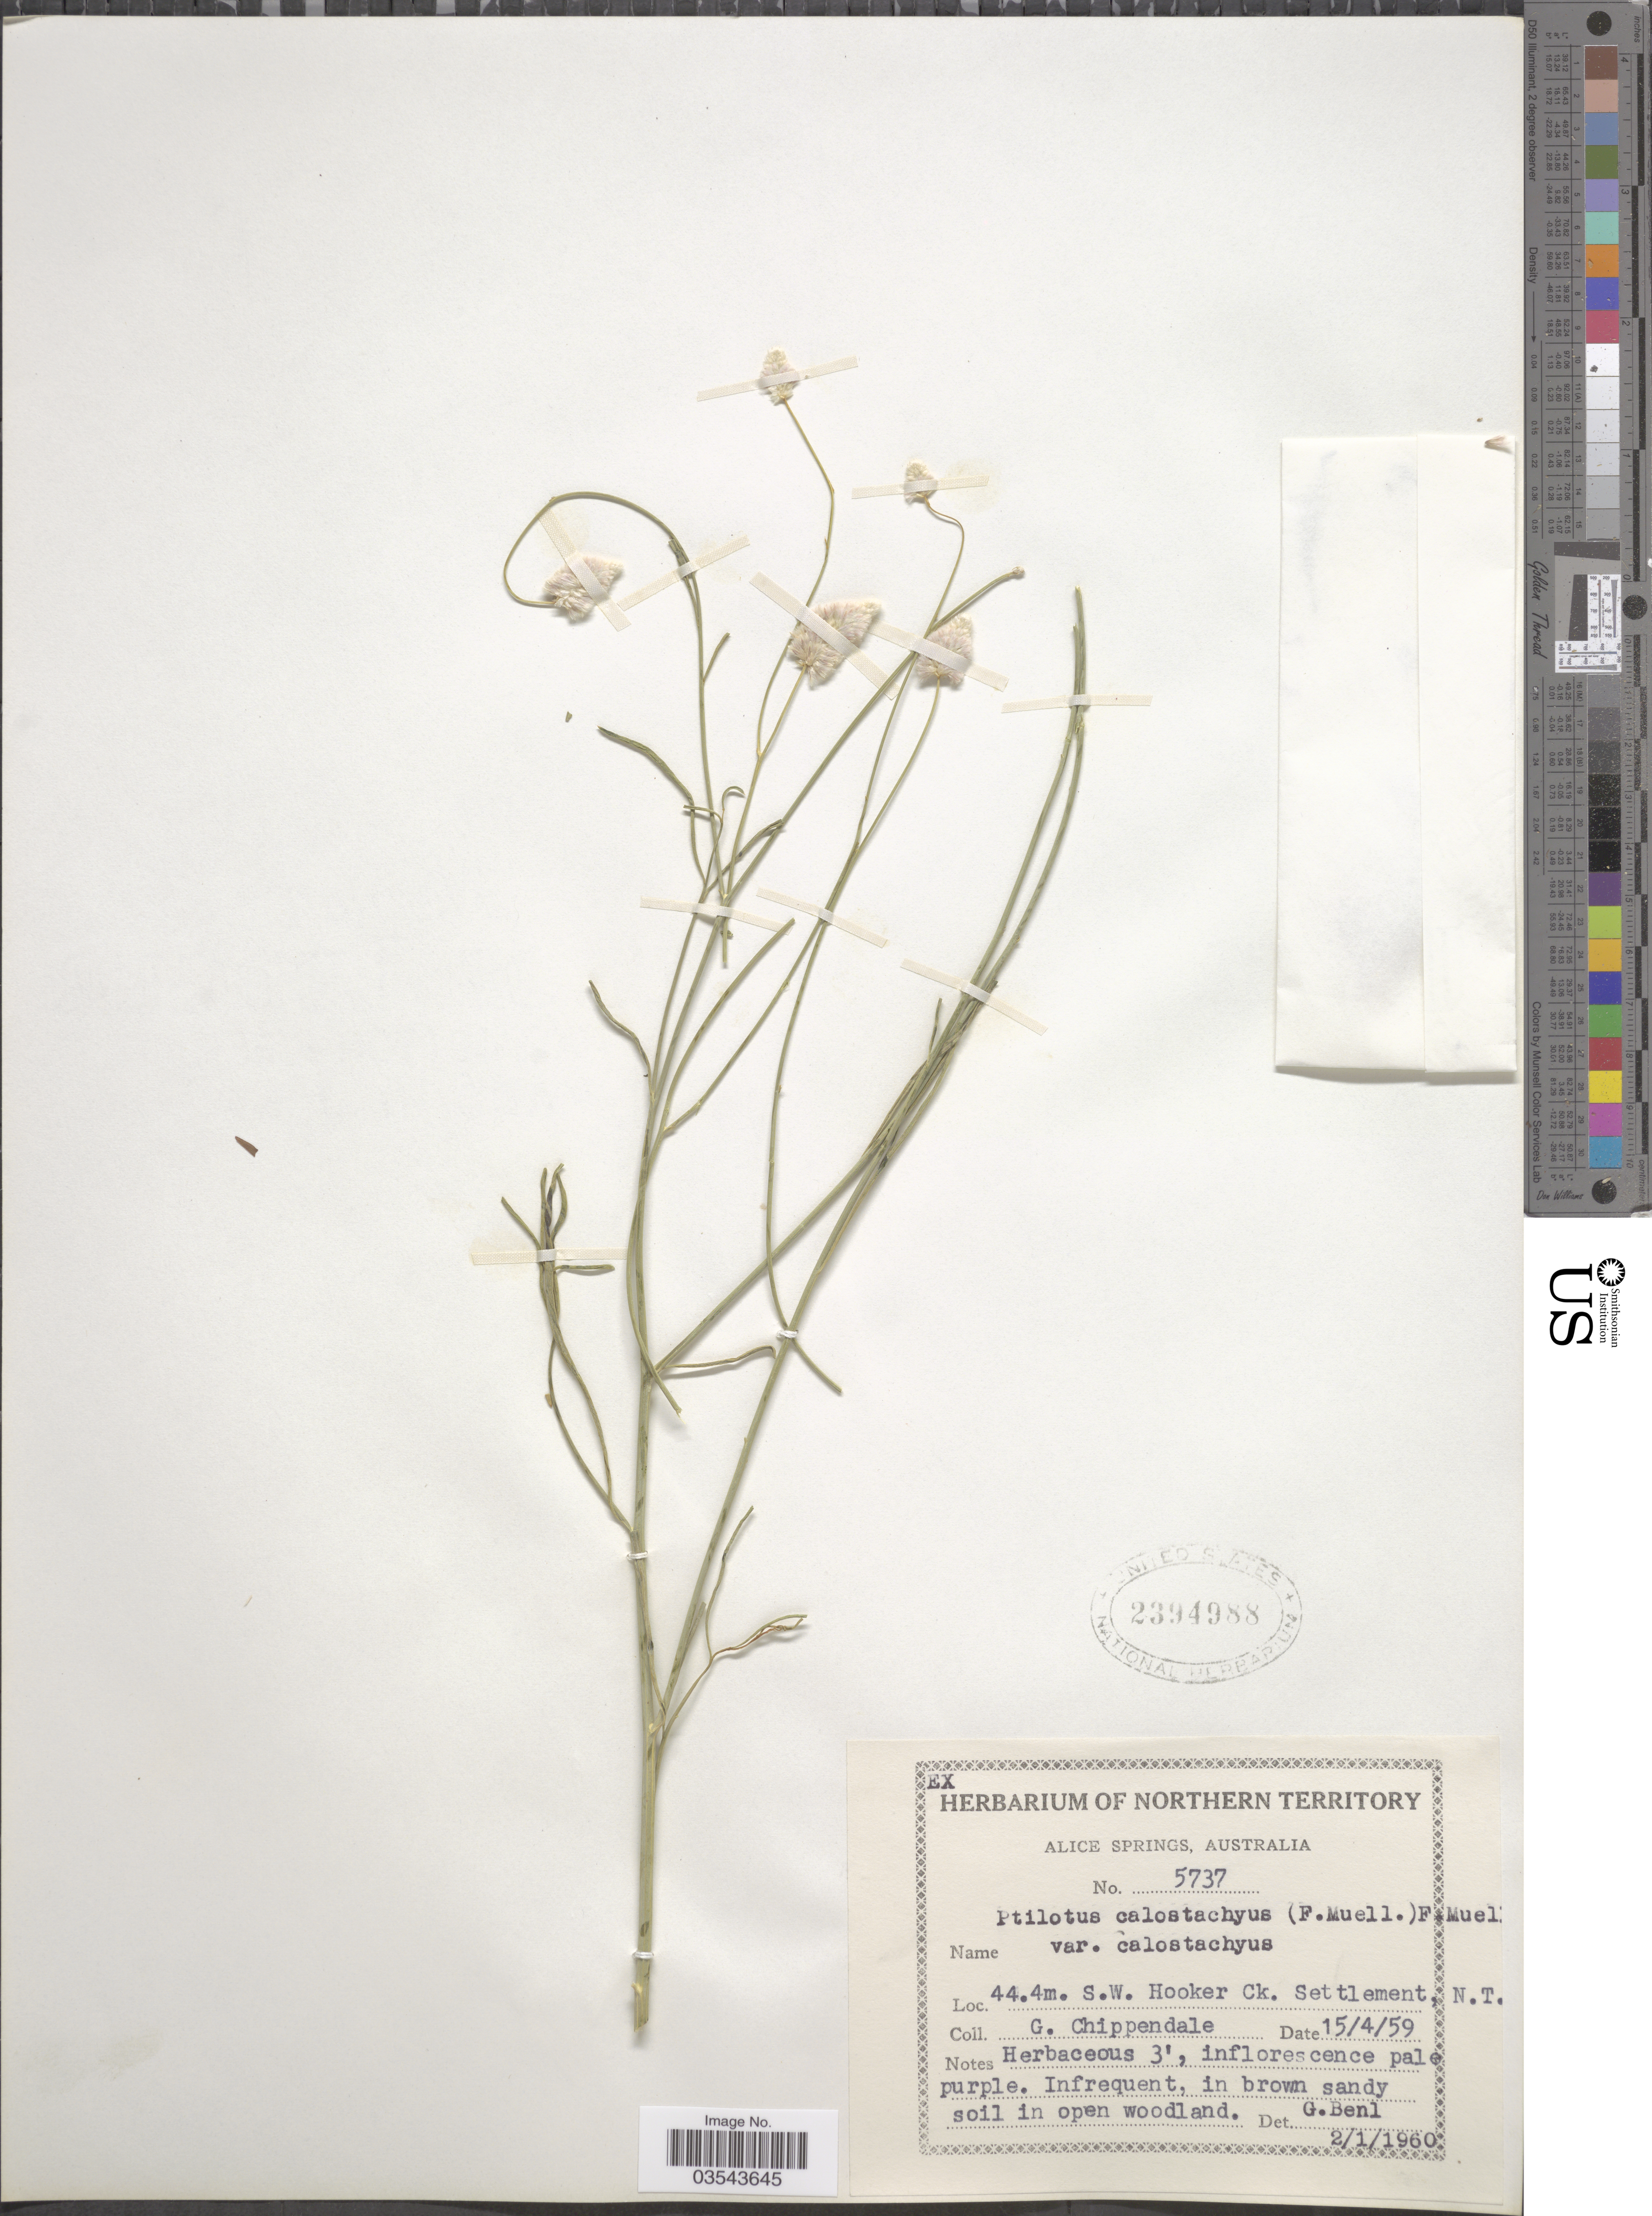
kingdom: Plantae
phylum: Tracheophyta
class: Magnoliopsida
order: Caryophyllales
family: Amaranthaceae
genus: Ptilotus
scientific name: Ptilotus calostachyus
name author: F. Muell.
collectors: G. Chippendale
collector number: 5737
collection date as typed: Transcribed d/m/y: 15/4/59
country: Australia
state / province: Northern Territory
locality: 44.4m. S.W. Hooker Ck. Settlement, N.T.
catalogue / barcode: US 2394988